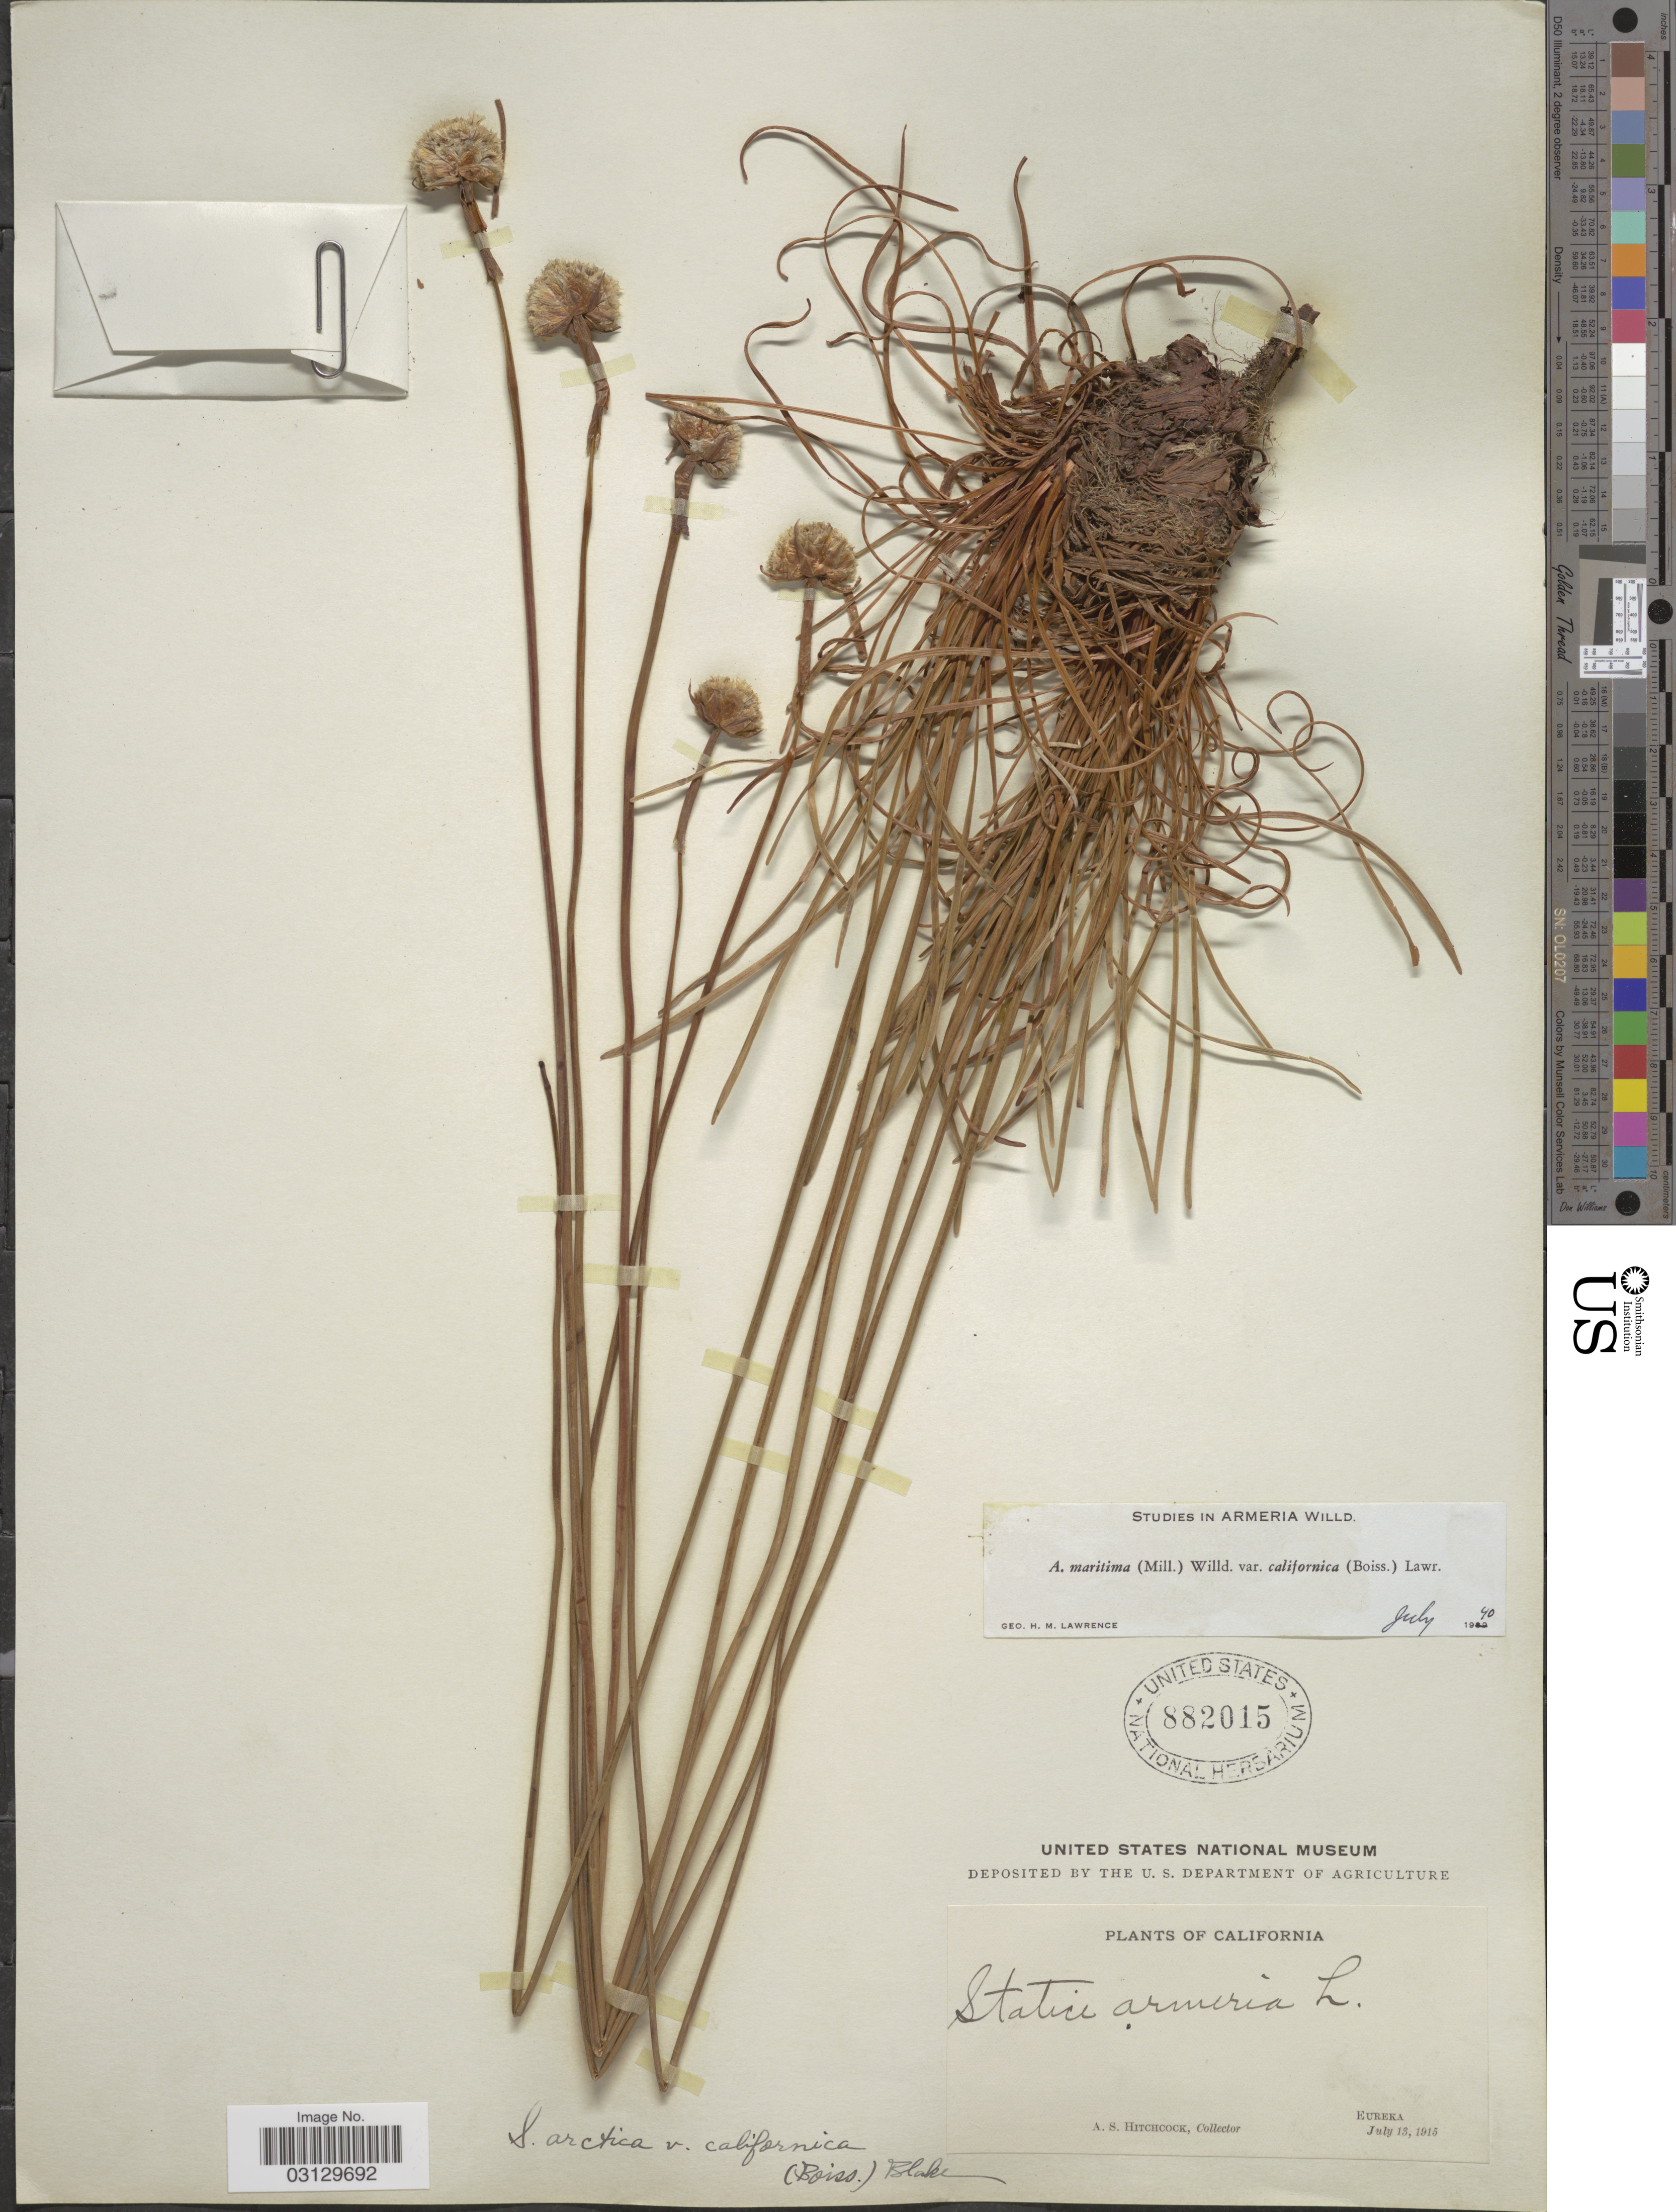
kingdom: Plantae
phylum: Tracheophyta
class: Magnoliopsida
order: Caryophyllales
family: Plumbaginaceae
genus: Armeria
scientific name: Armeria maritima subsp. californica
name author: (Boiss.) A.E. Porsild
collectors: A. S. Hitchcock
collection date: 1915-07-13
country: United States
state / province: California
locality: Eureka.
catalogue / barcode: US 882015